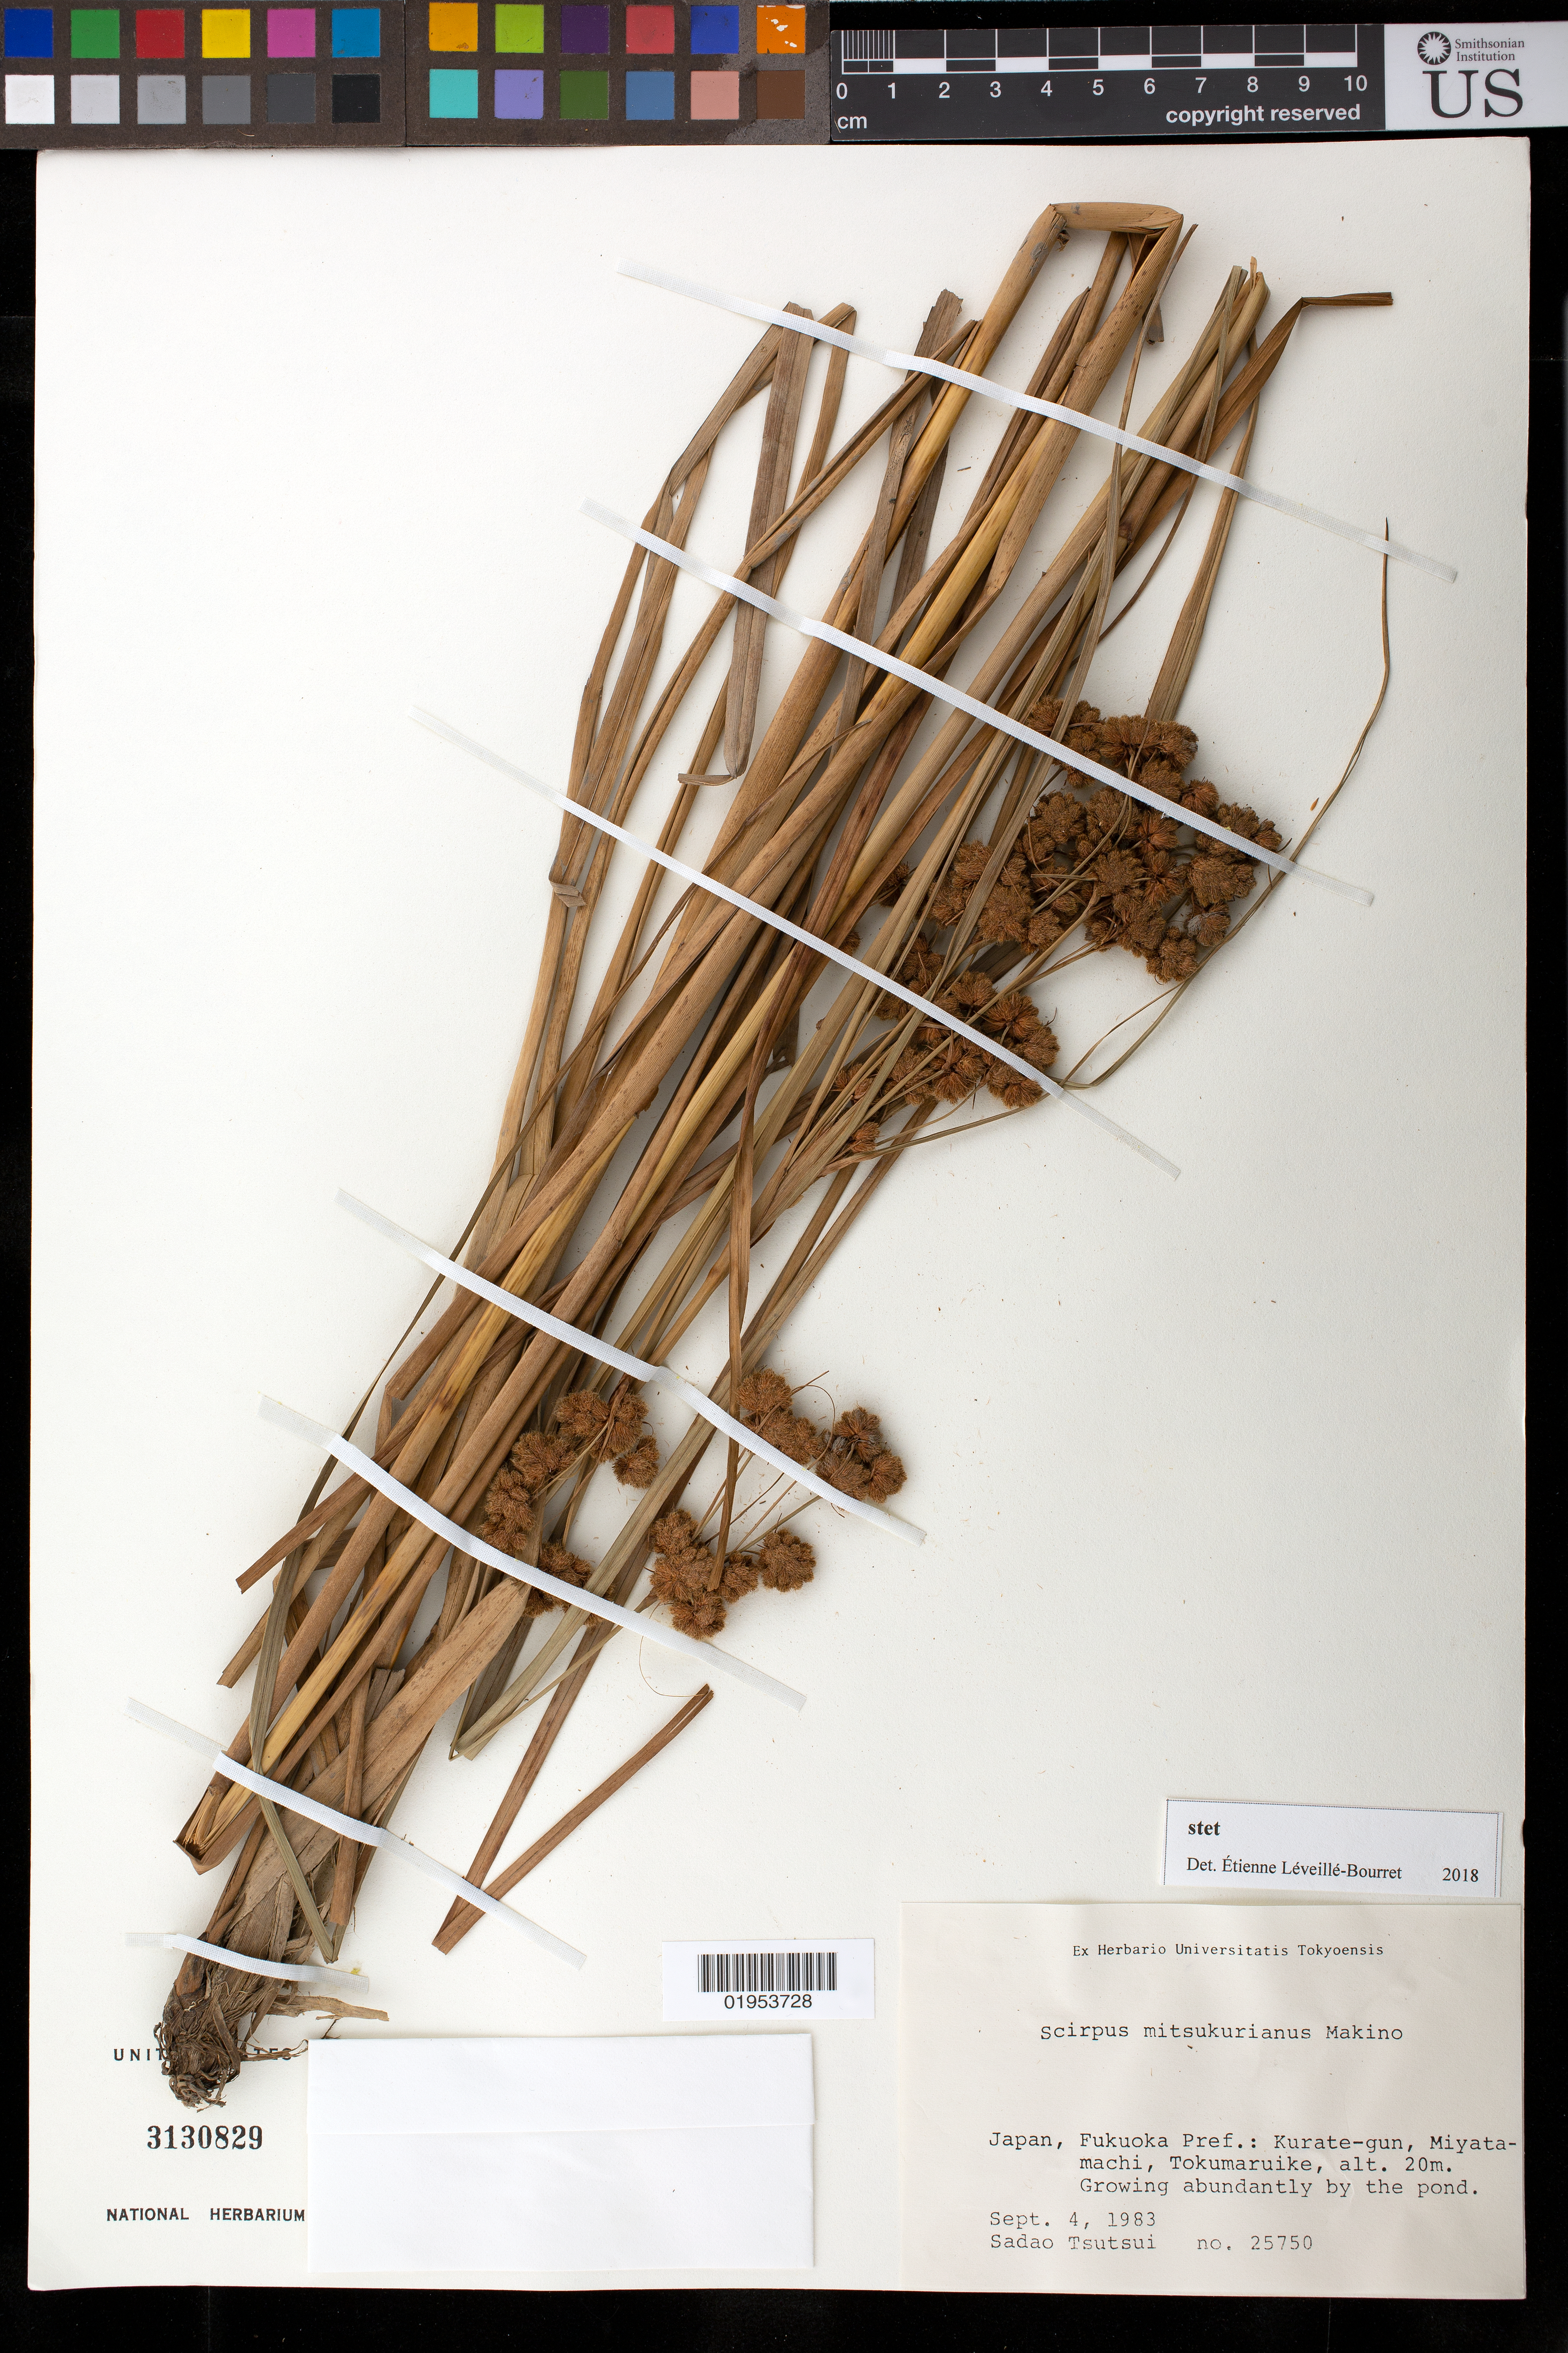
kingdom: Plantae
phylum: Tracheophyta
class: Liliopsida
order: Poales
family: Cyperaceae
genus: Scirpus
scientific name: Scirpus mitsukurianus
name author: Makino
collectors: S. Tsutsui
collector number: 25750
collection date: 1983-09-04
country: Japan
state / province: Hukuoka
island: Kyushu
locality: Kurate-gun, Miyata-machi, Tokumaruike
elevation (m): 20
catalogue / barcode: US 3130829